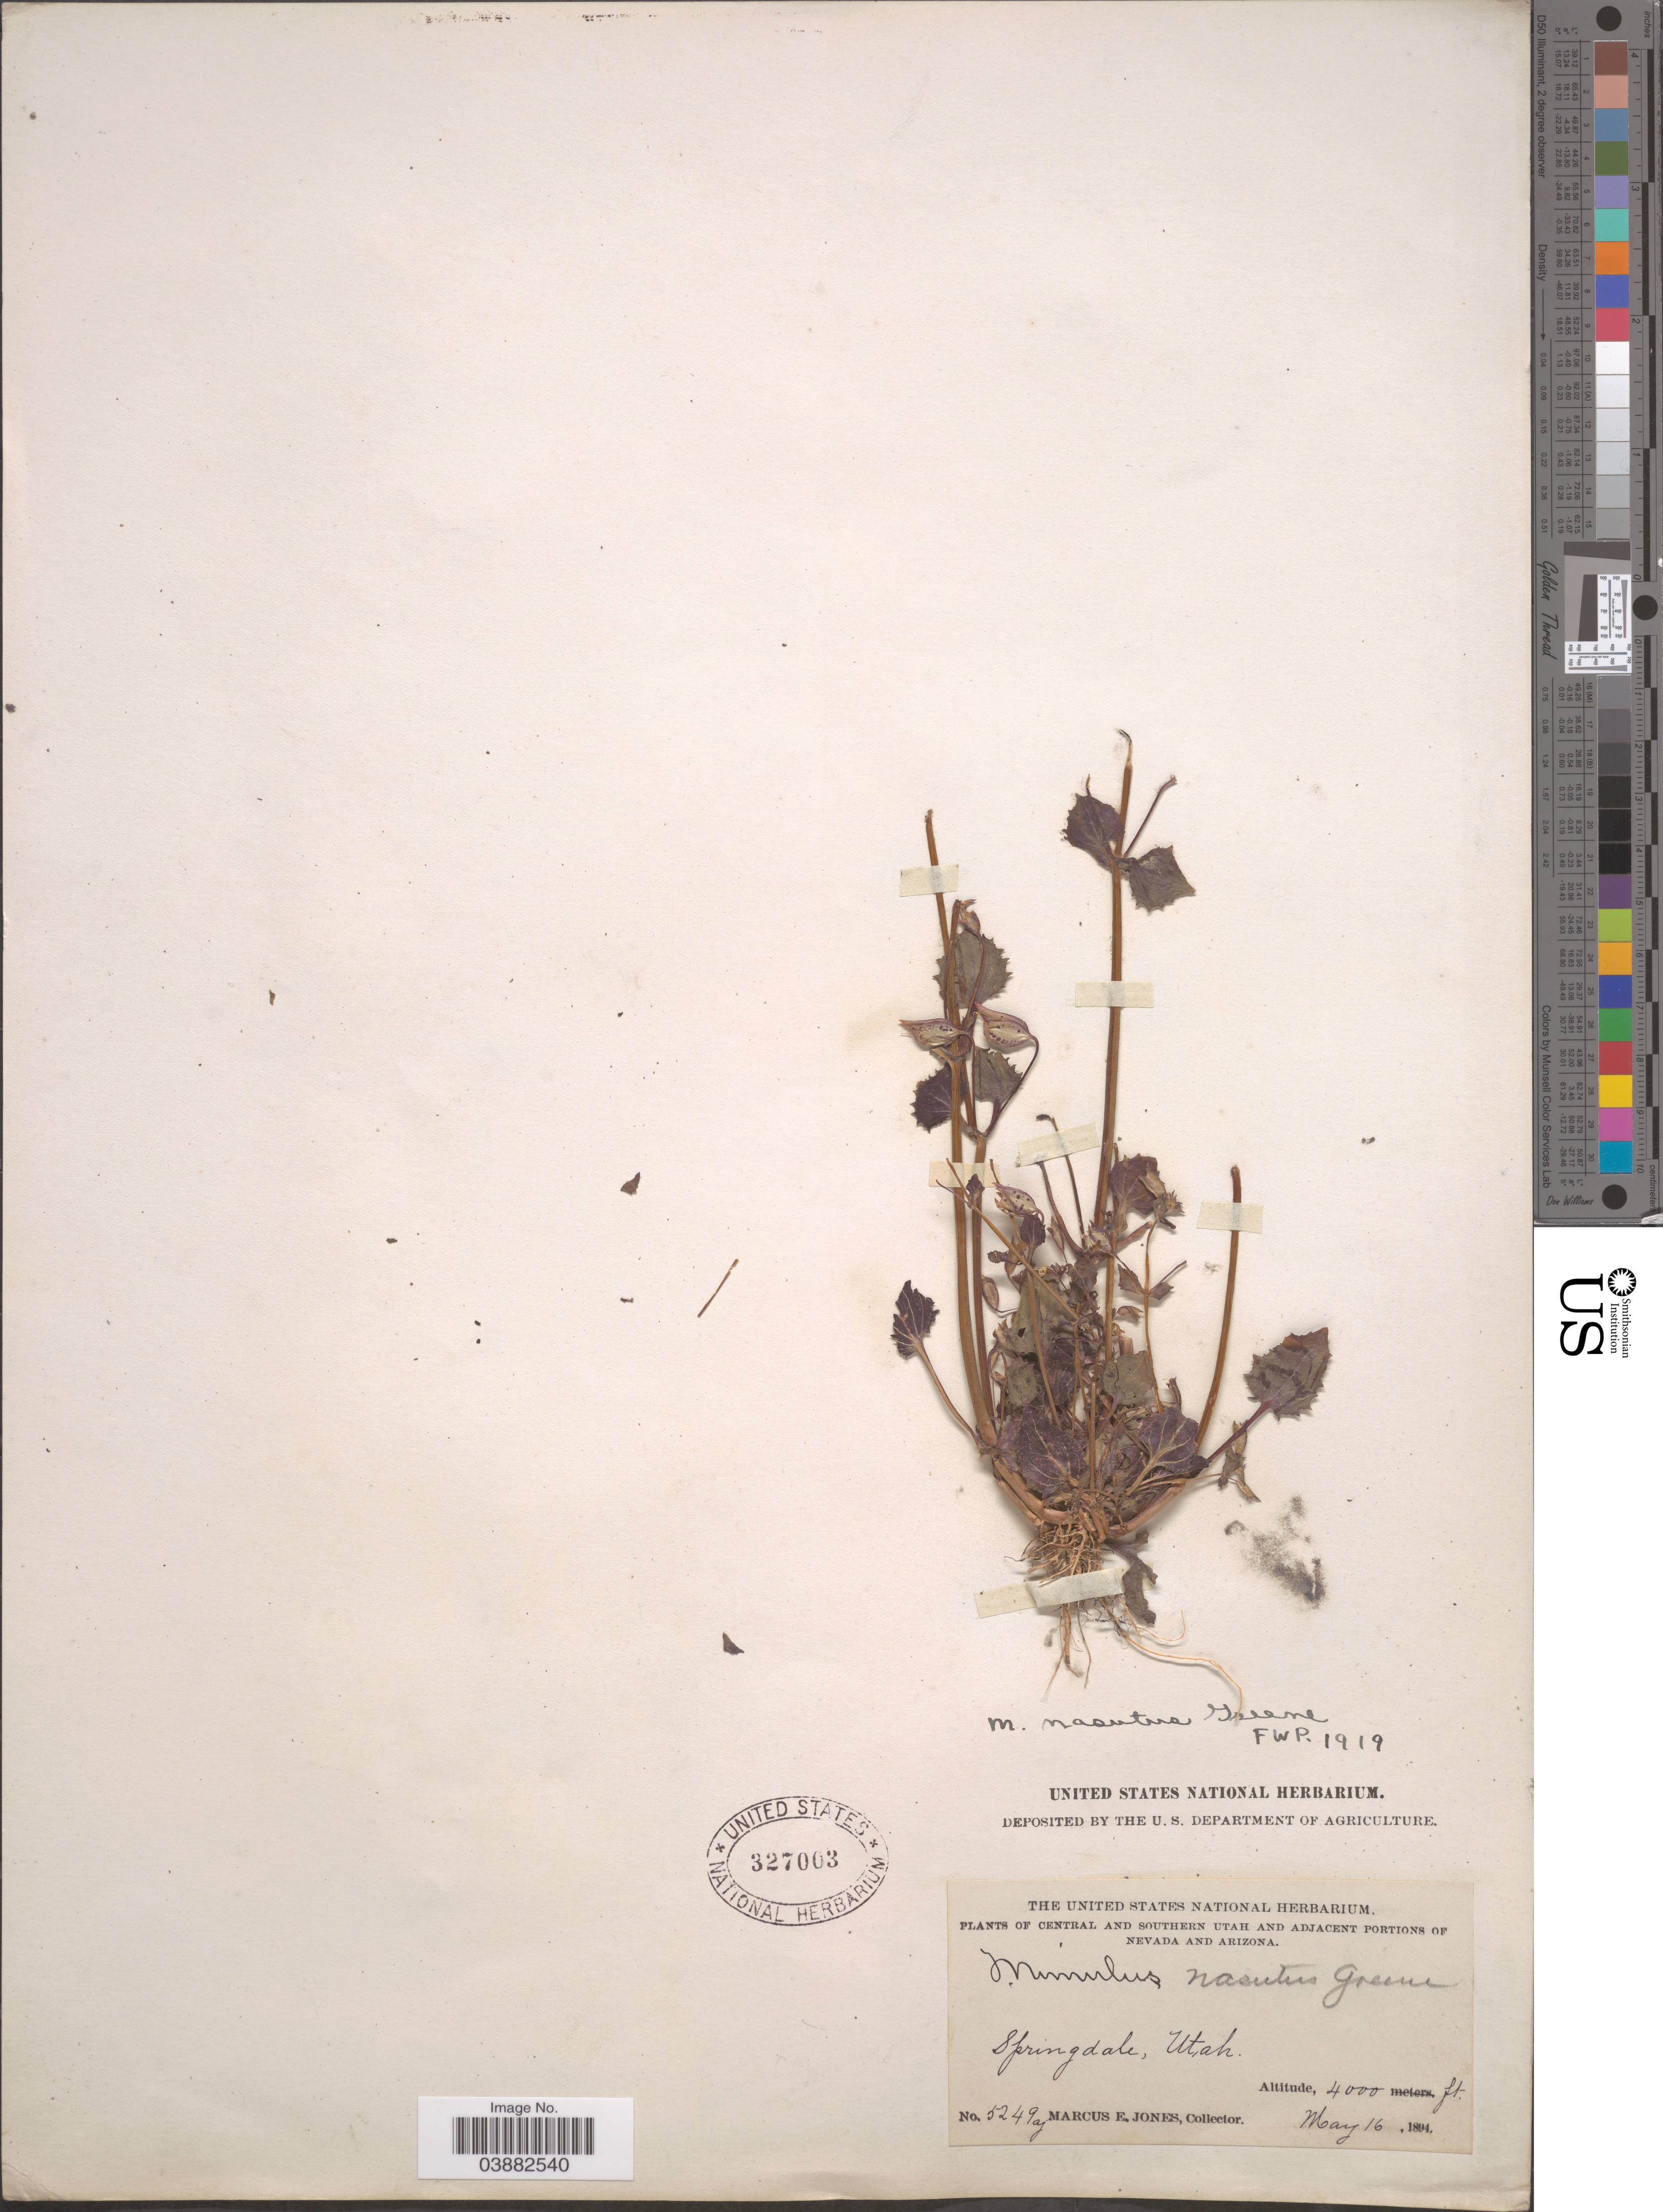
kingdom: Plantae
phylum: Tracheophyta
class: Magnoliopsida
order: Lamiales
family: Phrymaceae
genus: Mimulus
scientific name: Mimulus nasutus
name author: Greene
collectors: M. E. Jones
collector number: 5249aj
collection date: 1894-05-16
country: United States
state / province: Utah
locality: Central and southern Utah. Springdale.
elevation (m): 1219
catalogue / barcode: US 327003